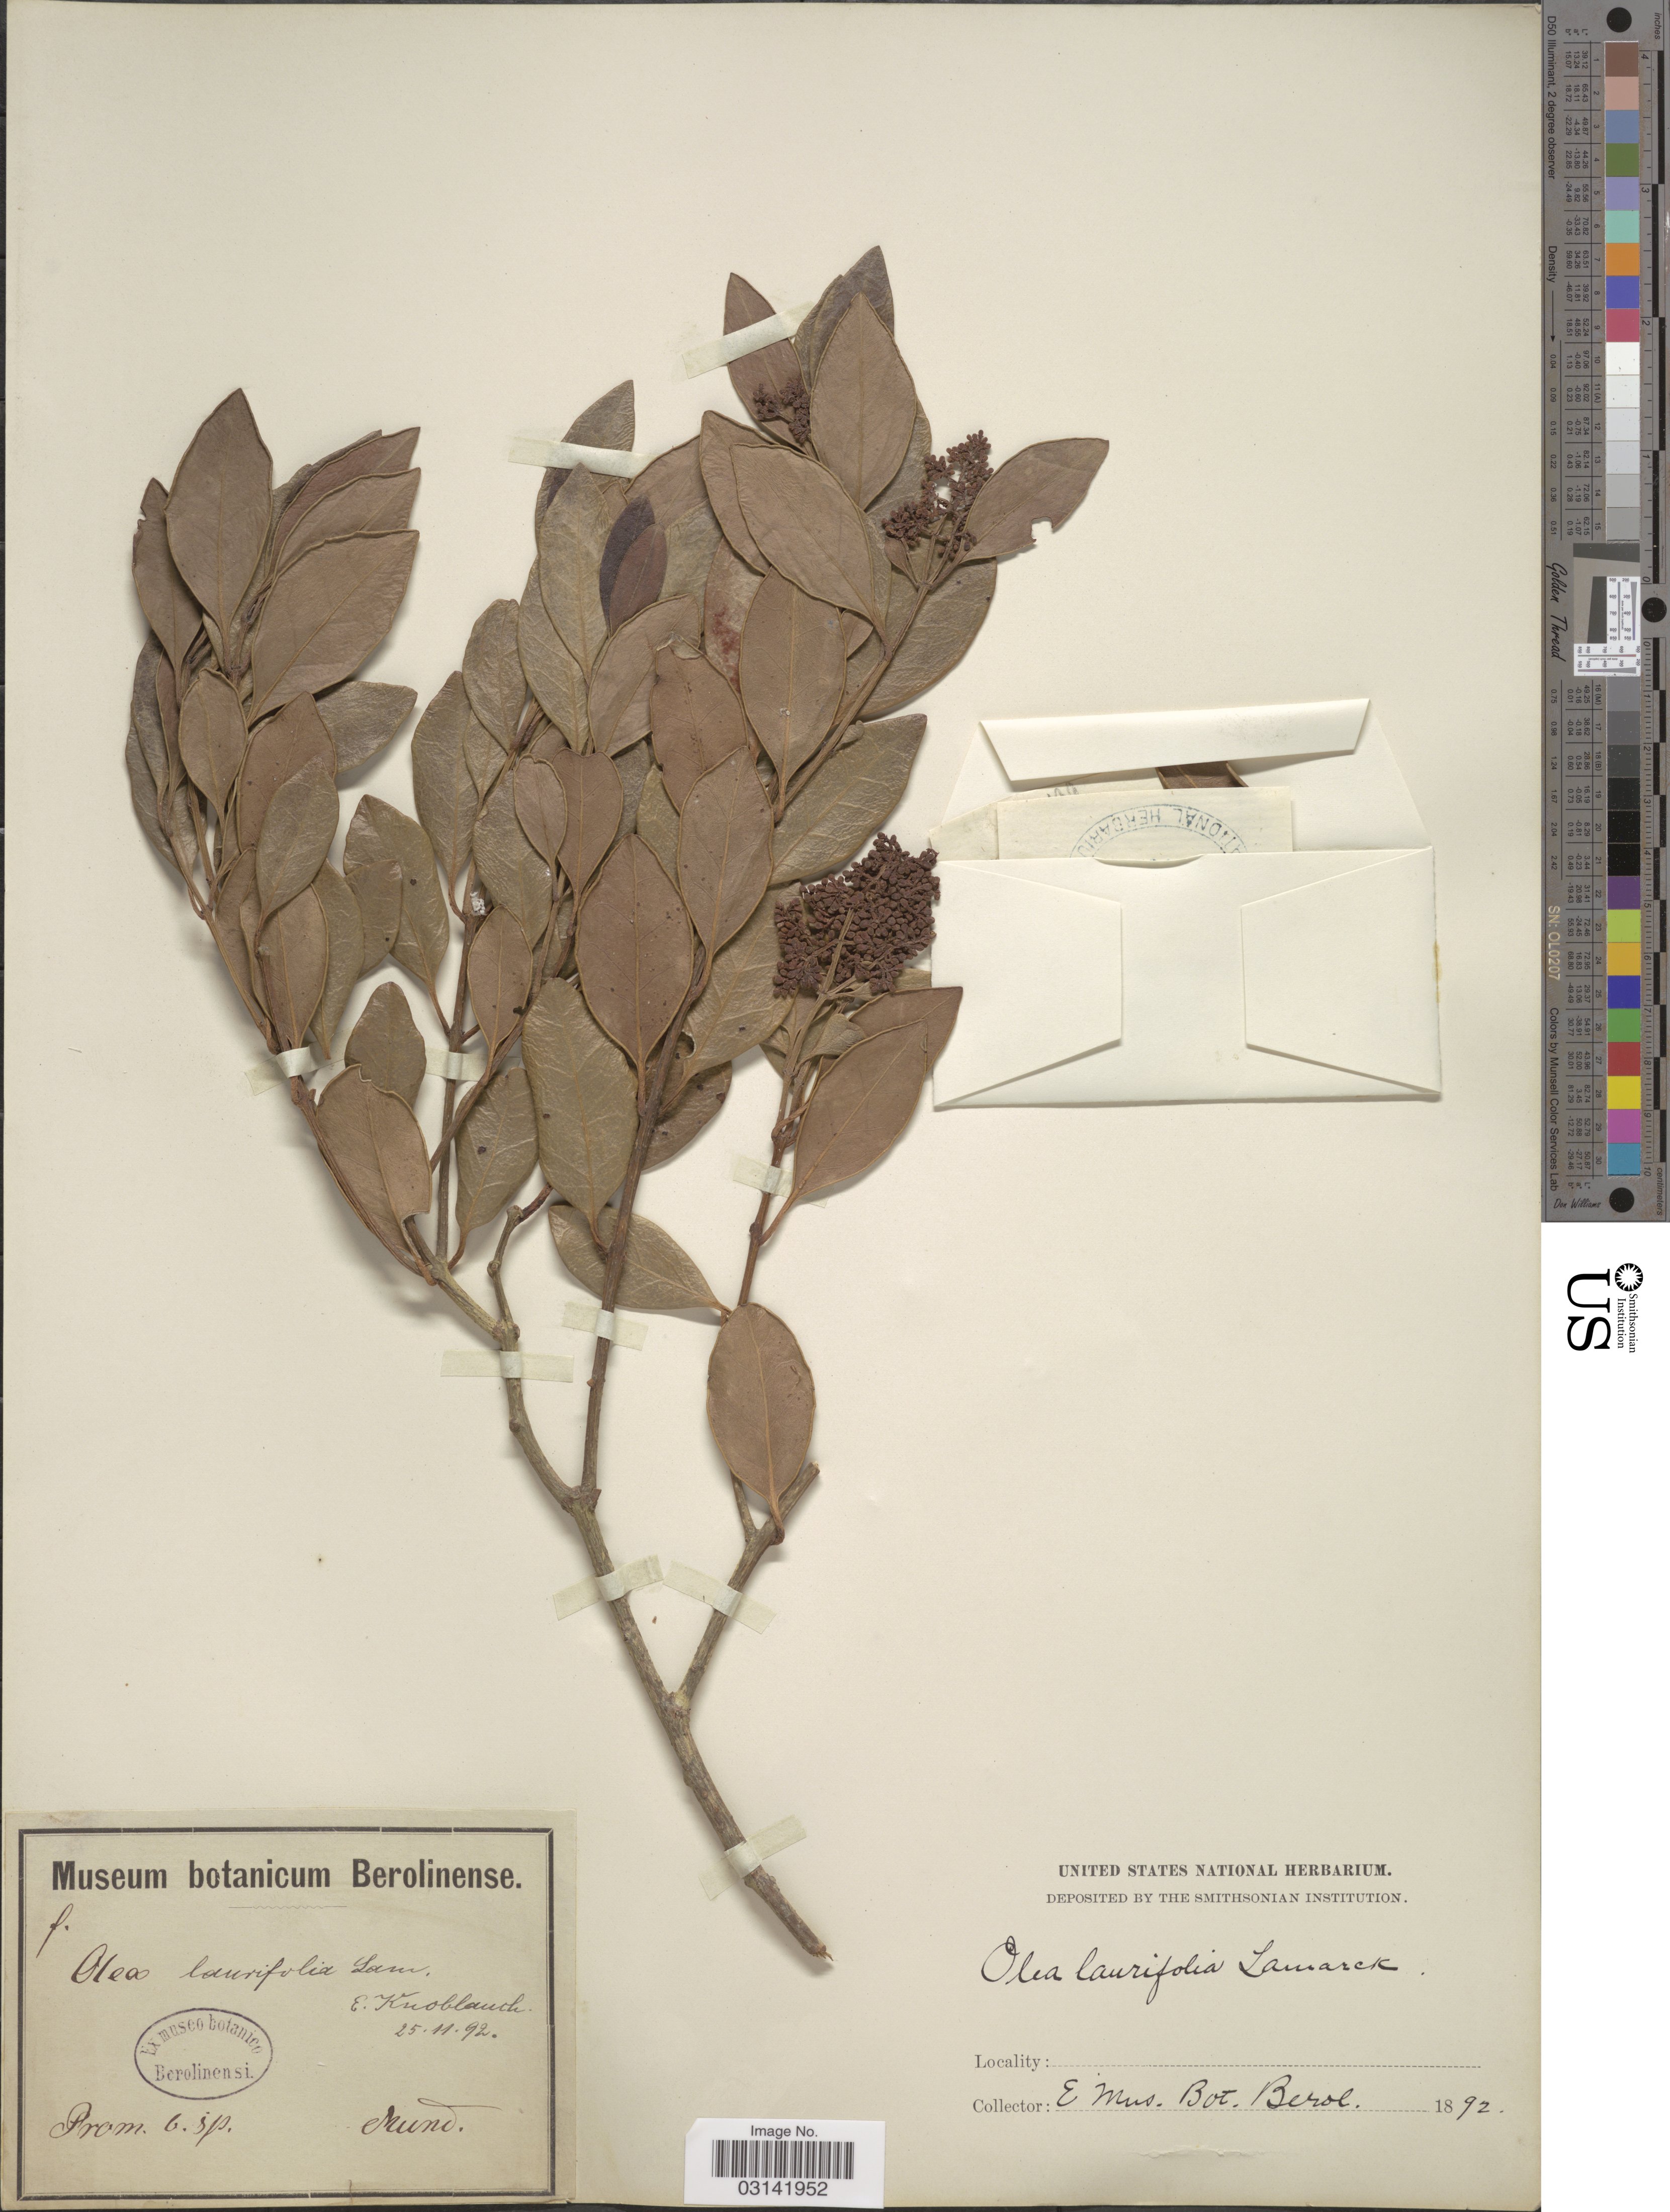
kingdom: Plantae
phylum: Tracheophyta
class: Magnoliopsida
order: Lamiales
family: Oleaceae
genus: Olea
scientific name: Olea laurifolia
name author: Lam.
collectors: Mund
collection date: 1892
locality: Prom. b. sp.